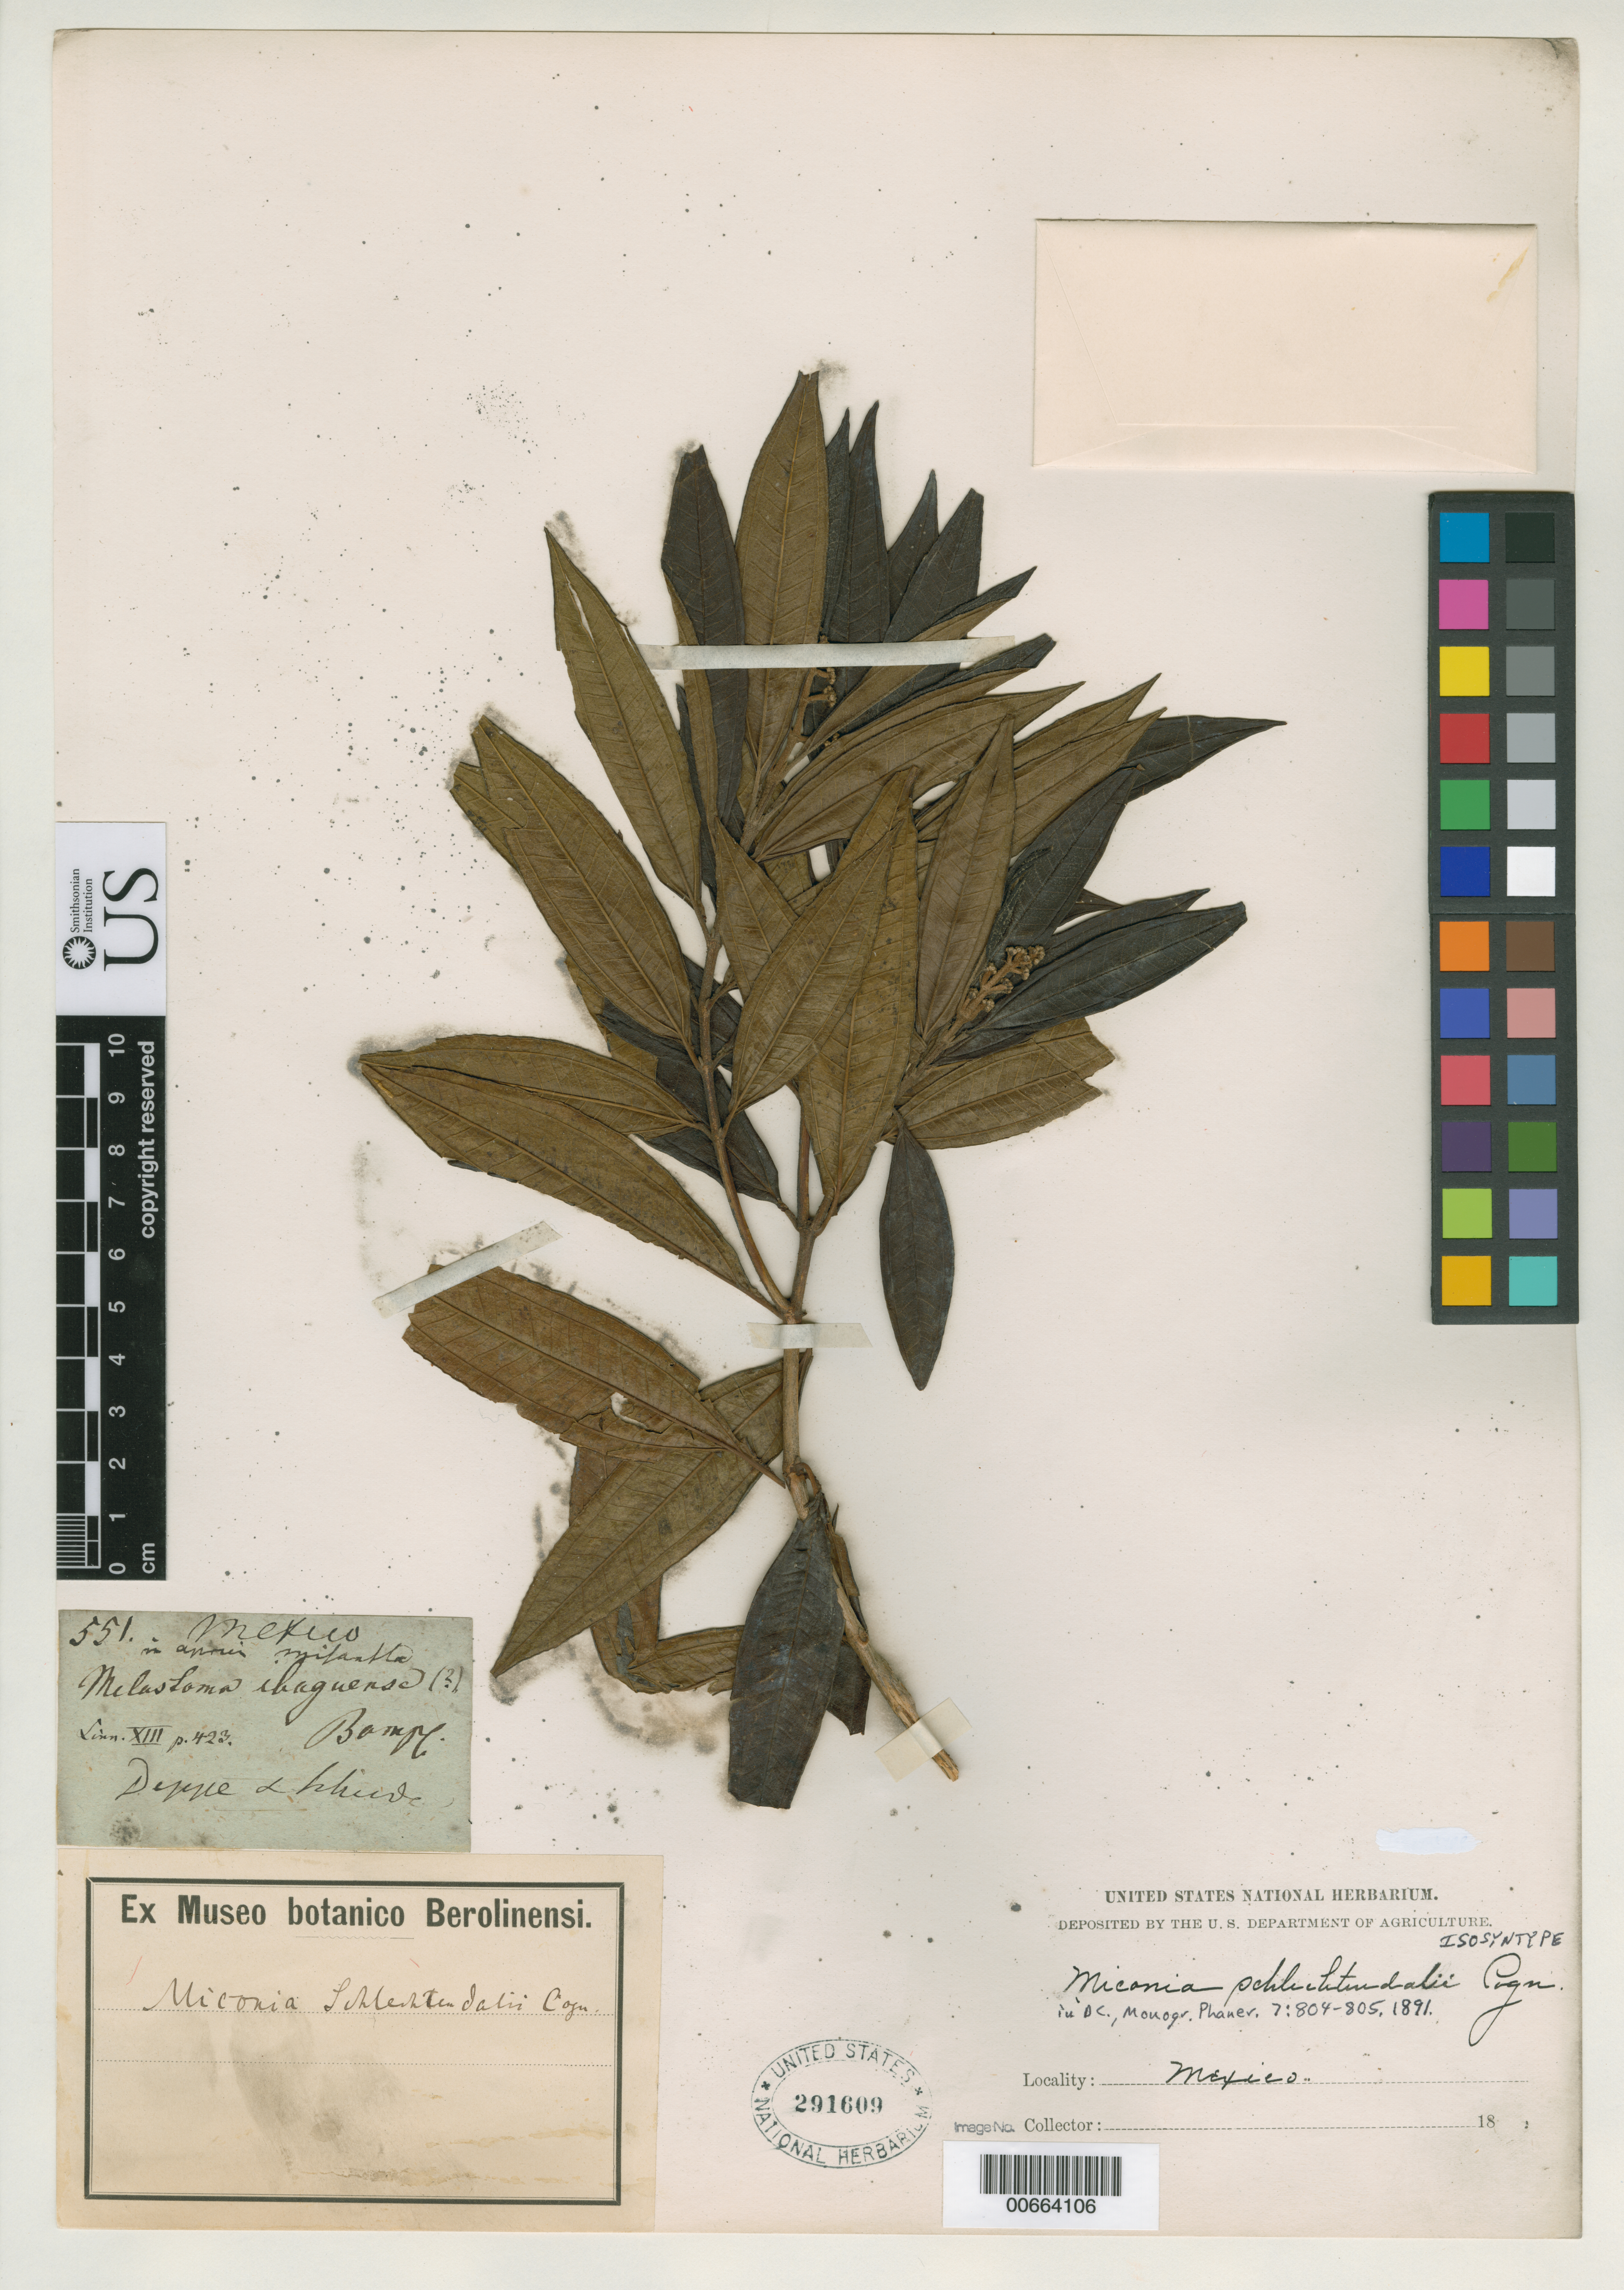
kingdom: Plantae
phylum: Tracheophyta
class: Magnoliopsida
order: Myrtales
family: Melastomataceae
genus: Miconia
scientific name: Miconia schlechtendalii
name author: Cogn. in DC.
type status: Isosyntype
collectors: C. J. W. Schiede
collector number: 551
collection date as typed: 18--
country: Mexico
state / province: Veracruz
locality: Haciendo de la Laguna et Misantla.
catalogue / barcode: US 291609